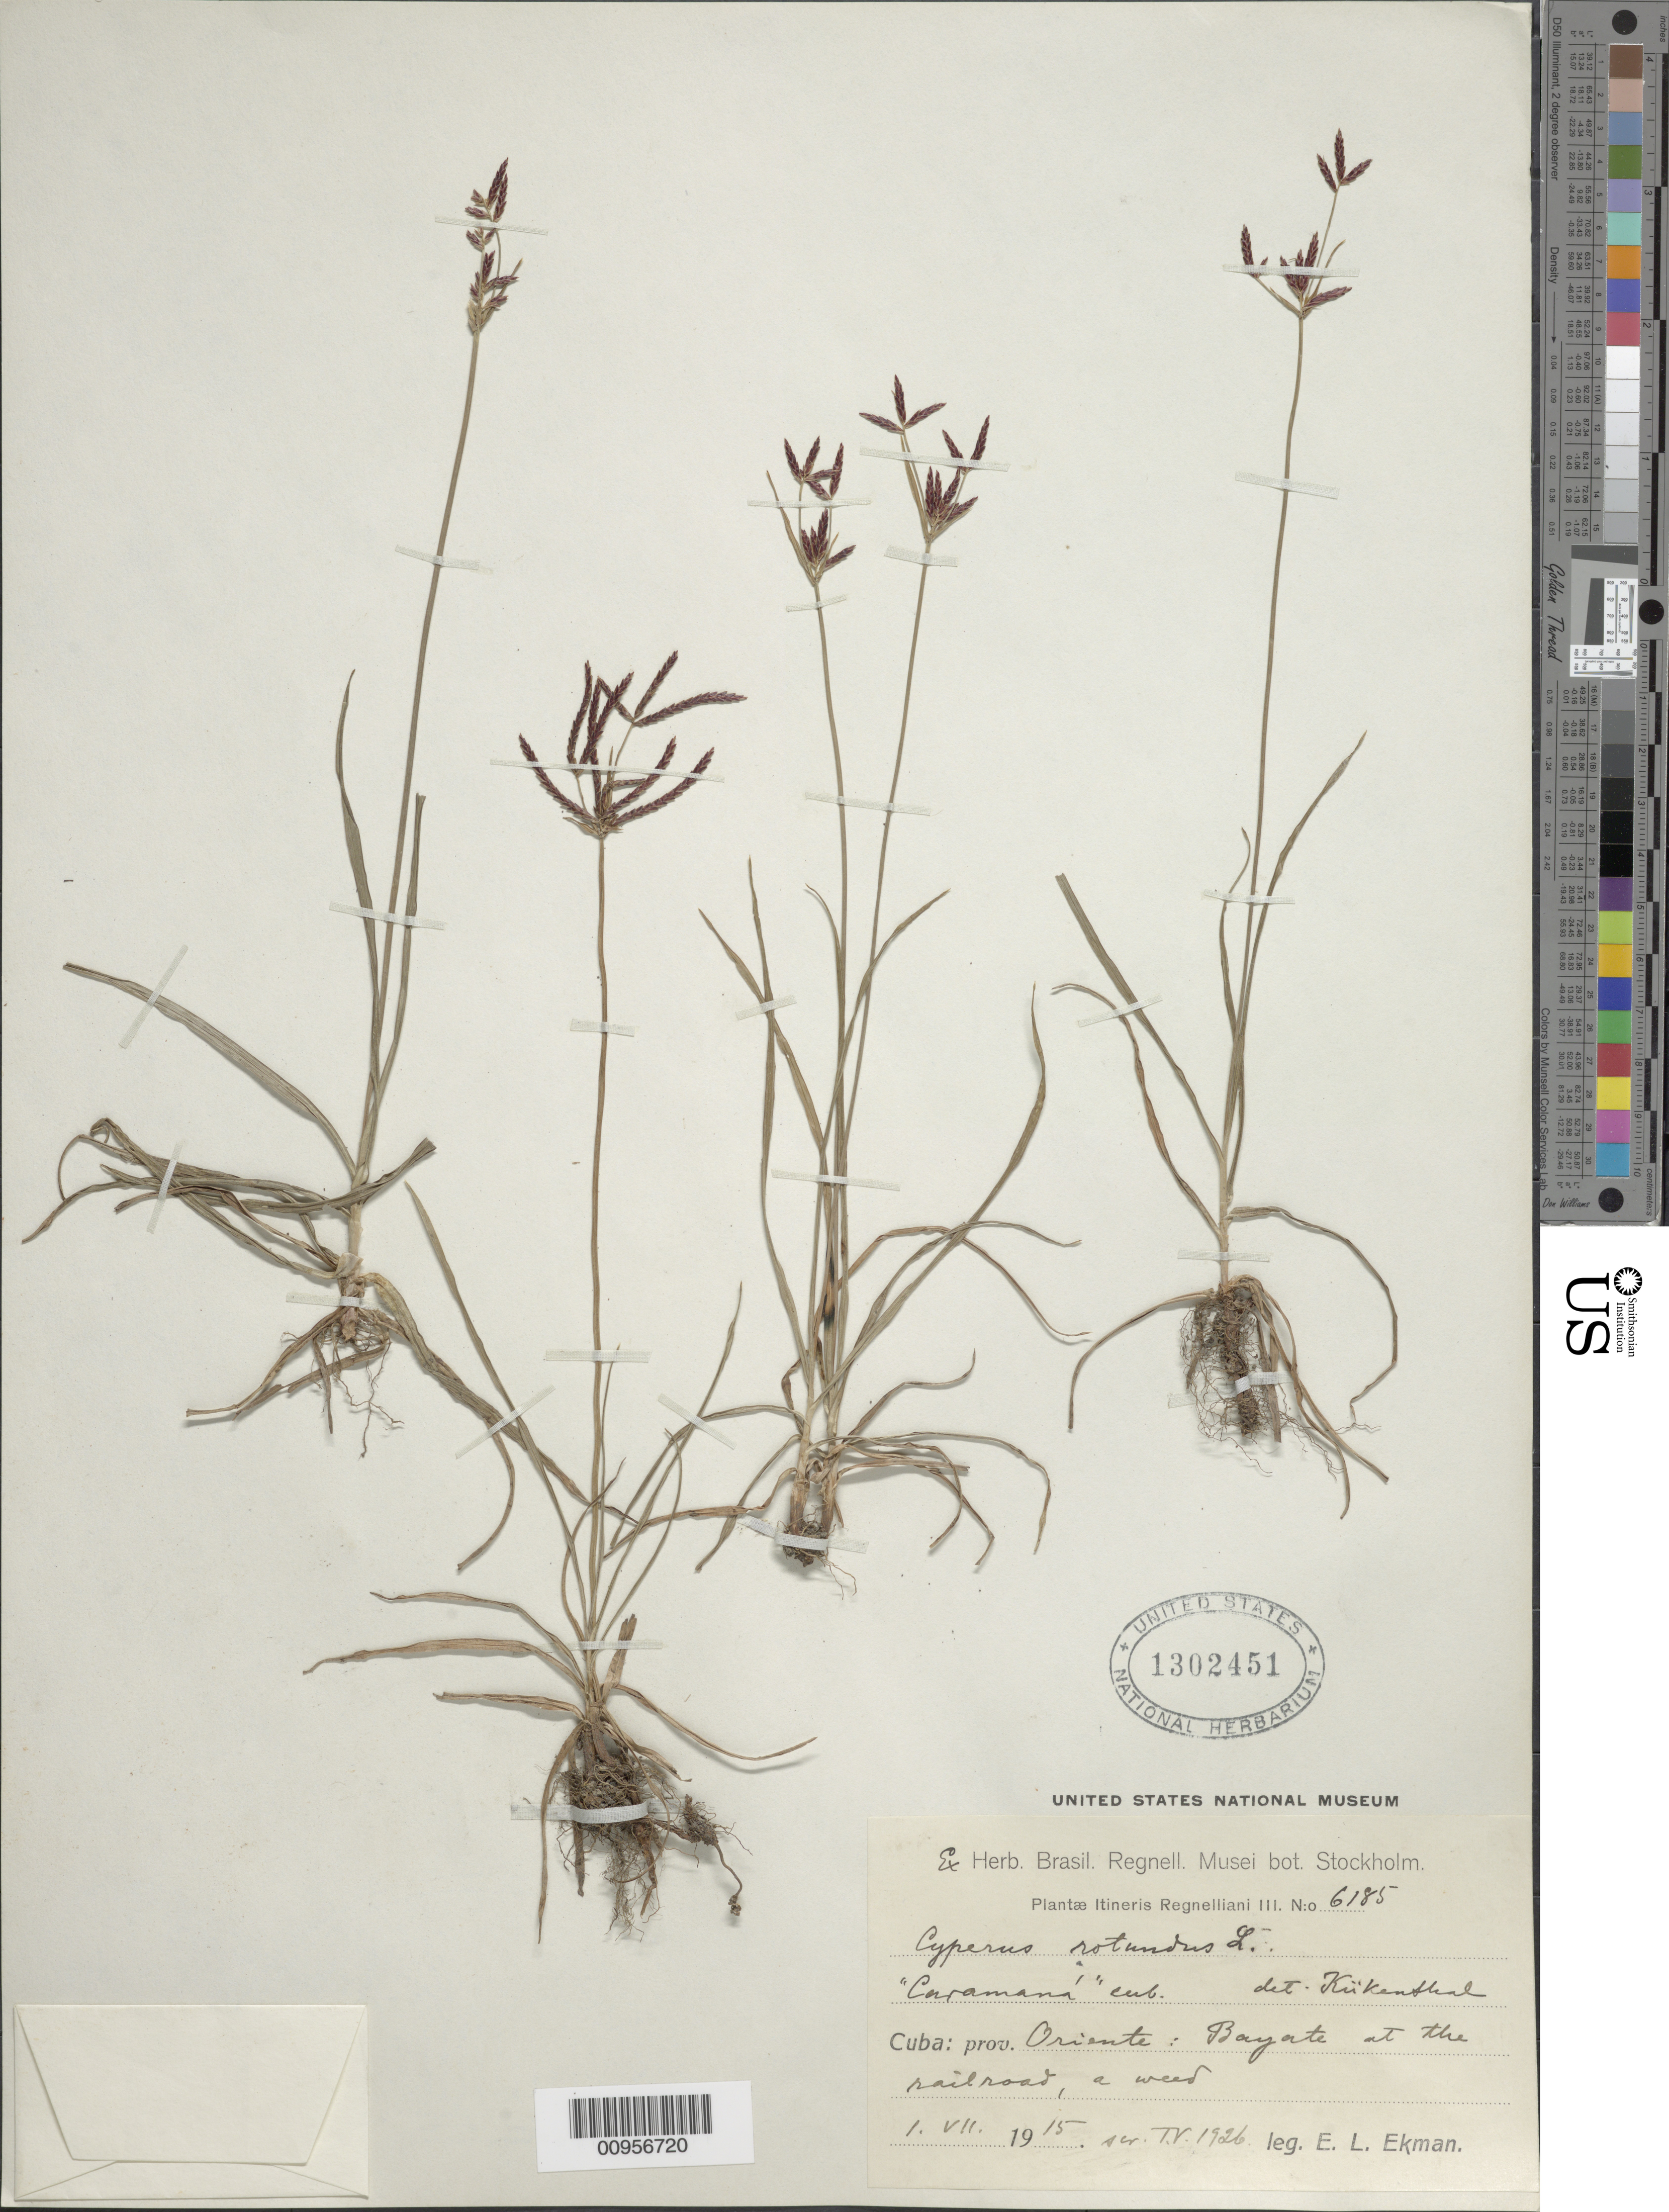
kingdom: Plantae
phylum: Tracheophyta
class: Liliopsida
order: Poales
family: Cyperaceae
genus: Cyperus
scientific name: Cyperus rotundus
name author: L.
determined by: Kükenthal, G.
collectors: E. L. Ekman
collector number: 6185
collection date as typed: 01 Jul 1915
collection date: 1915-07-01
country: Cuba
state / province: Oriente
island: Cuba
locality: Bayate, at the railroad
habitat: At the railroad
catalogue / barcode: US 1302451